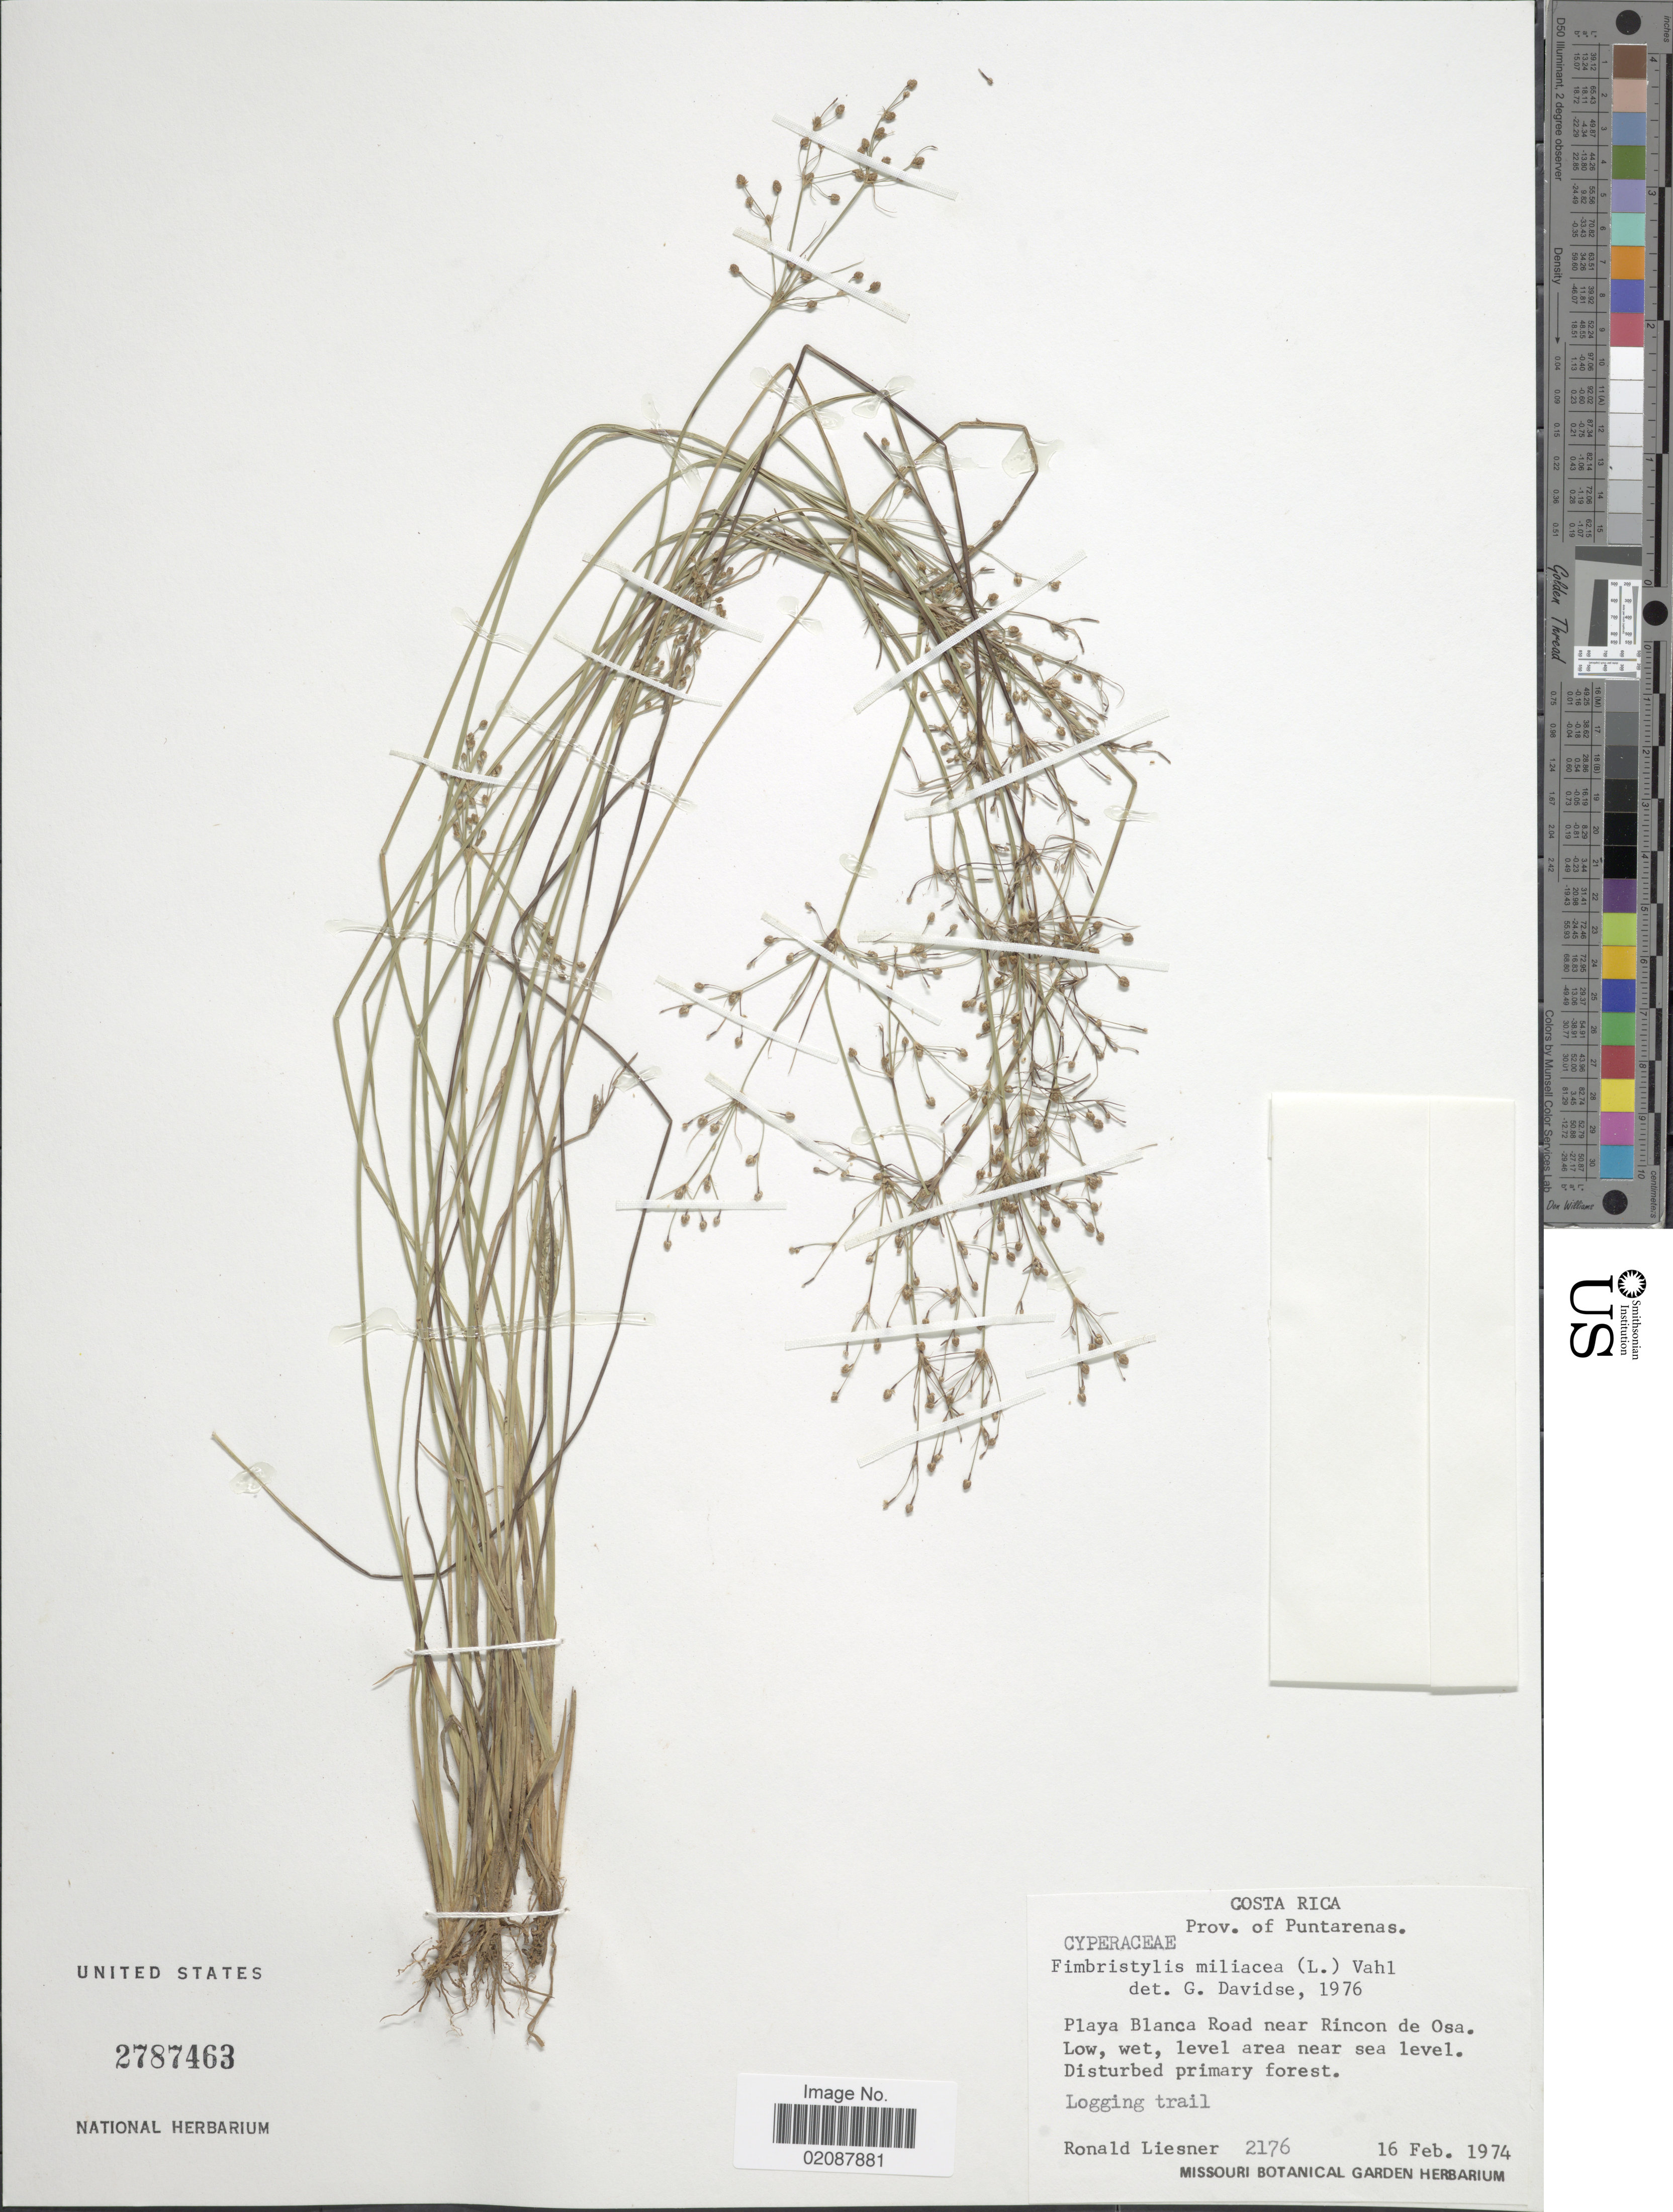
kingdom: Plantae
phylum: Tracheophyta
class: Liliopsida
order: Poales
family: Cyperaceae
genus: Fimbristylis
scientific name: Fimbristylis littoralis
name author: Gaudich.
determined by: Strong, M. T., (US), Smithsonian Institution - National Museum of Natural History (UNITED STATES)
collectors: R. L. Liesner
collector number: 2176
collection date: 1974-02-16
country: Costa Rica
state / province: Puntarenas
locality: Prov. of Puntarenas. Playa Blanca Road near Rincon de Osa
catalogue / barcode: US 2787463